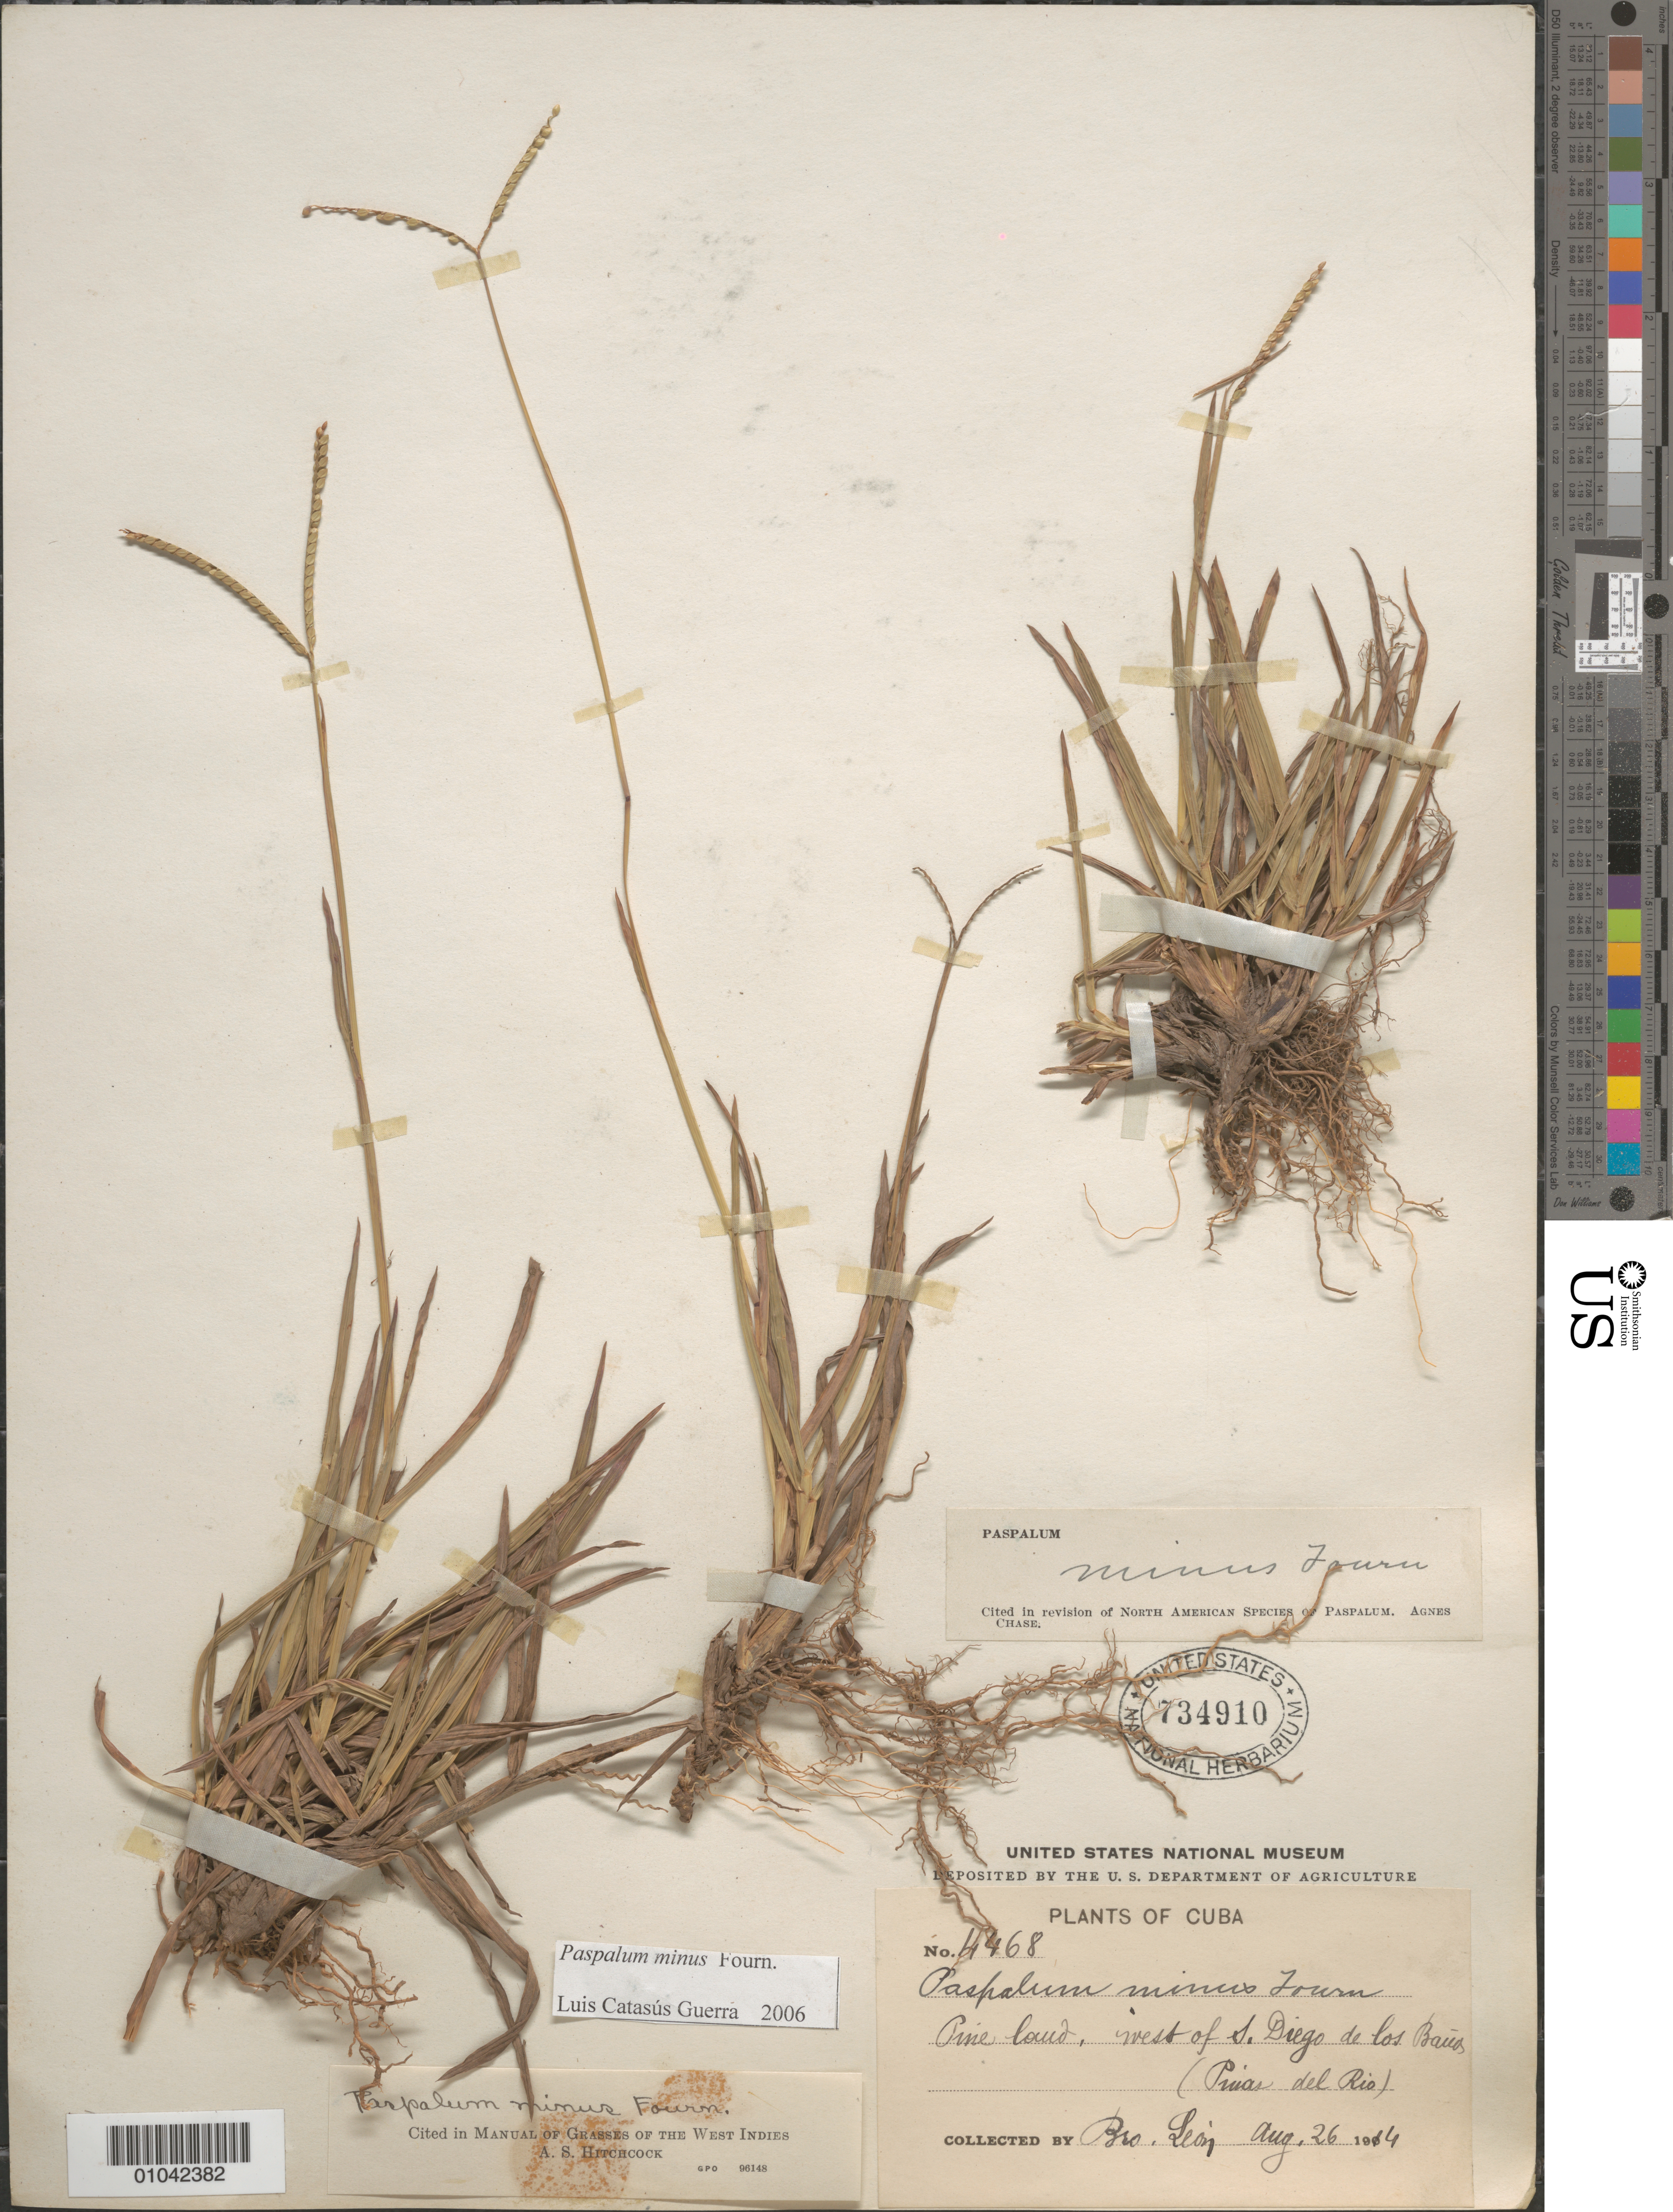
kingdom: Plantae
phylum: Tracheophyta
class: Liliopsida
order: Poales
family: Poaceae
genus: Paspalum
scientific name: Paspalum minus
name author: E. Fourn.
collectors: Bro. León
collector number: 4468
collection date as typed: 26 Aug 1914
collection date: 1914-08-26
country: Cuba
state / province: Pinar del Rio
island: Cuba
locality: W of San Diego de los Banos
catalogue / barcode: US 734910